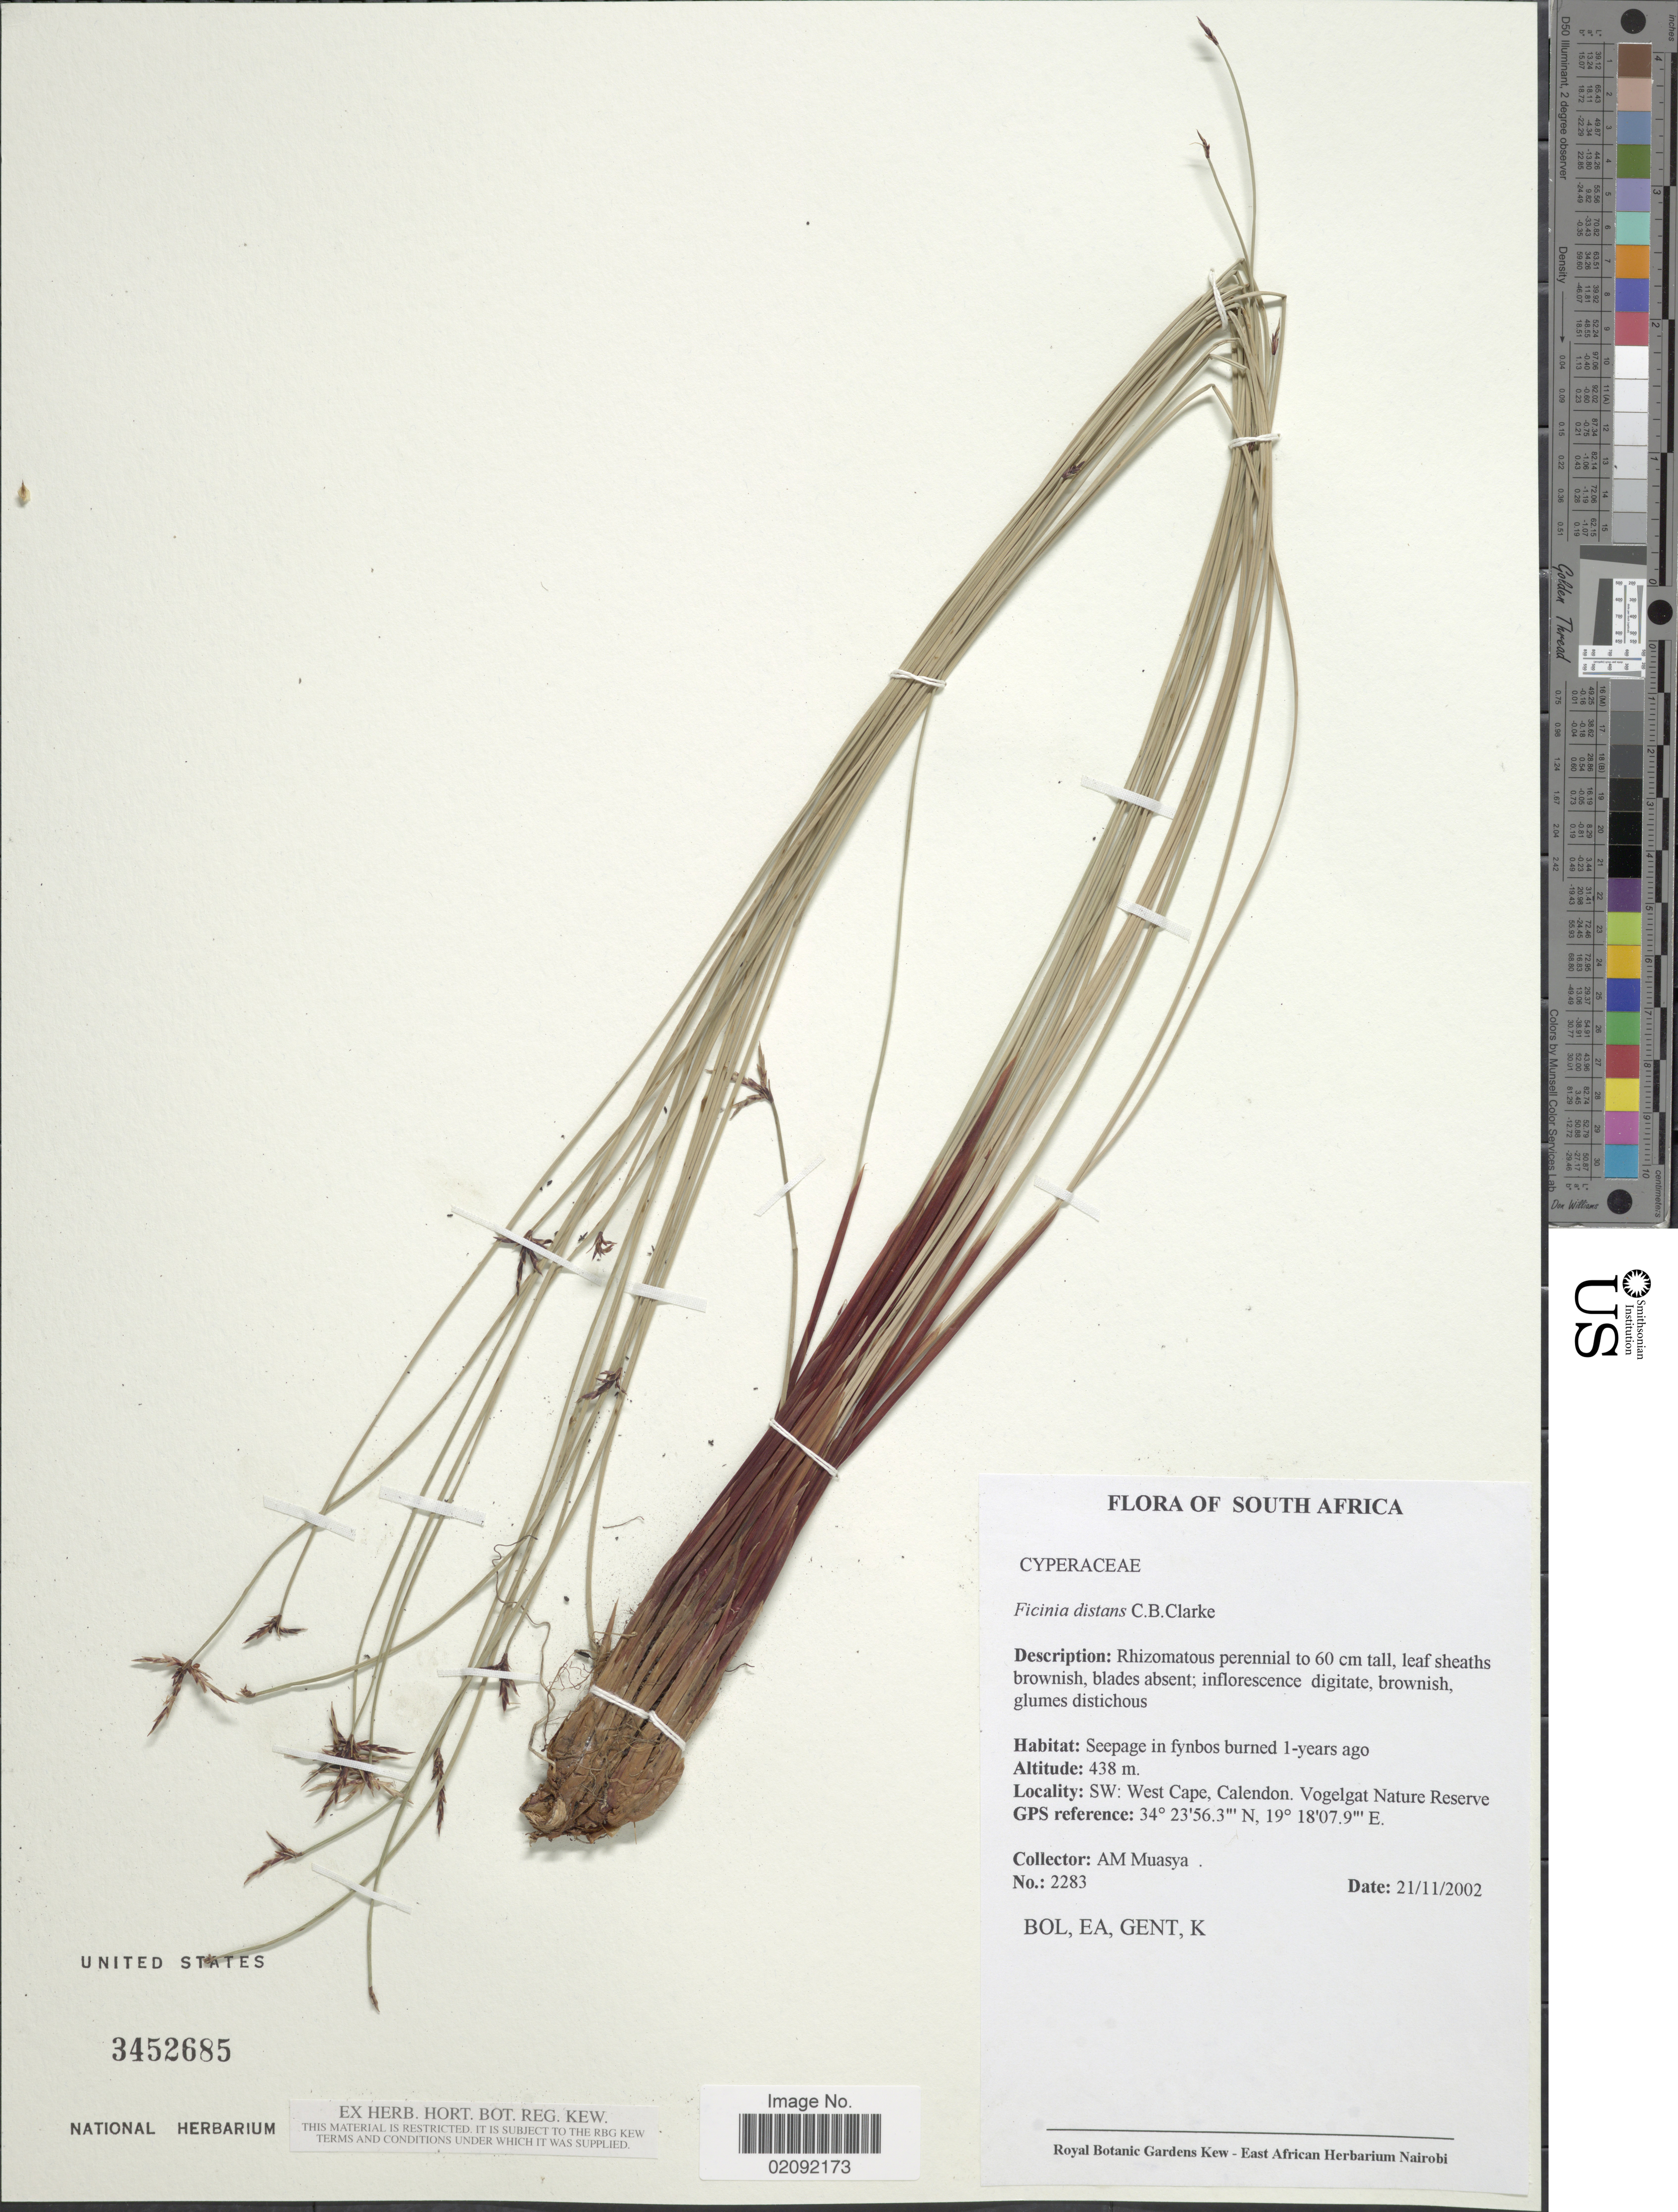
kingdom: Plantae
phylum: Tracheophyta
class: Liliopsida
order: Poales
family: Cyperaceae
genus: Ficinia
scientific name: Ficinia distans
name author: C.B. Clarke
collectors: A. Muasya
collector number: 2283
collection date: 2002-11-21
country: South Africa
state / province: Western Cape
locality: SW: Calendon, Vogelgat Nature Reserve.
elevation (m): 438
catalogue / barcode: US 3452685